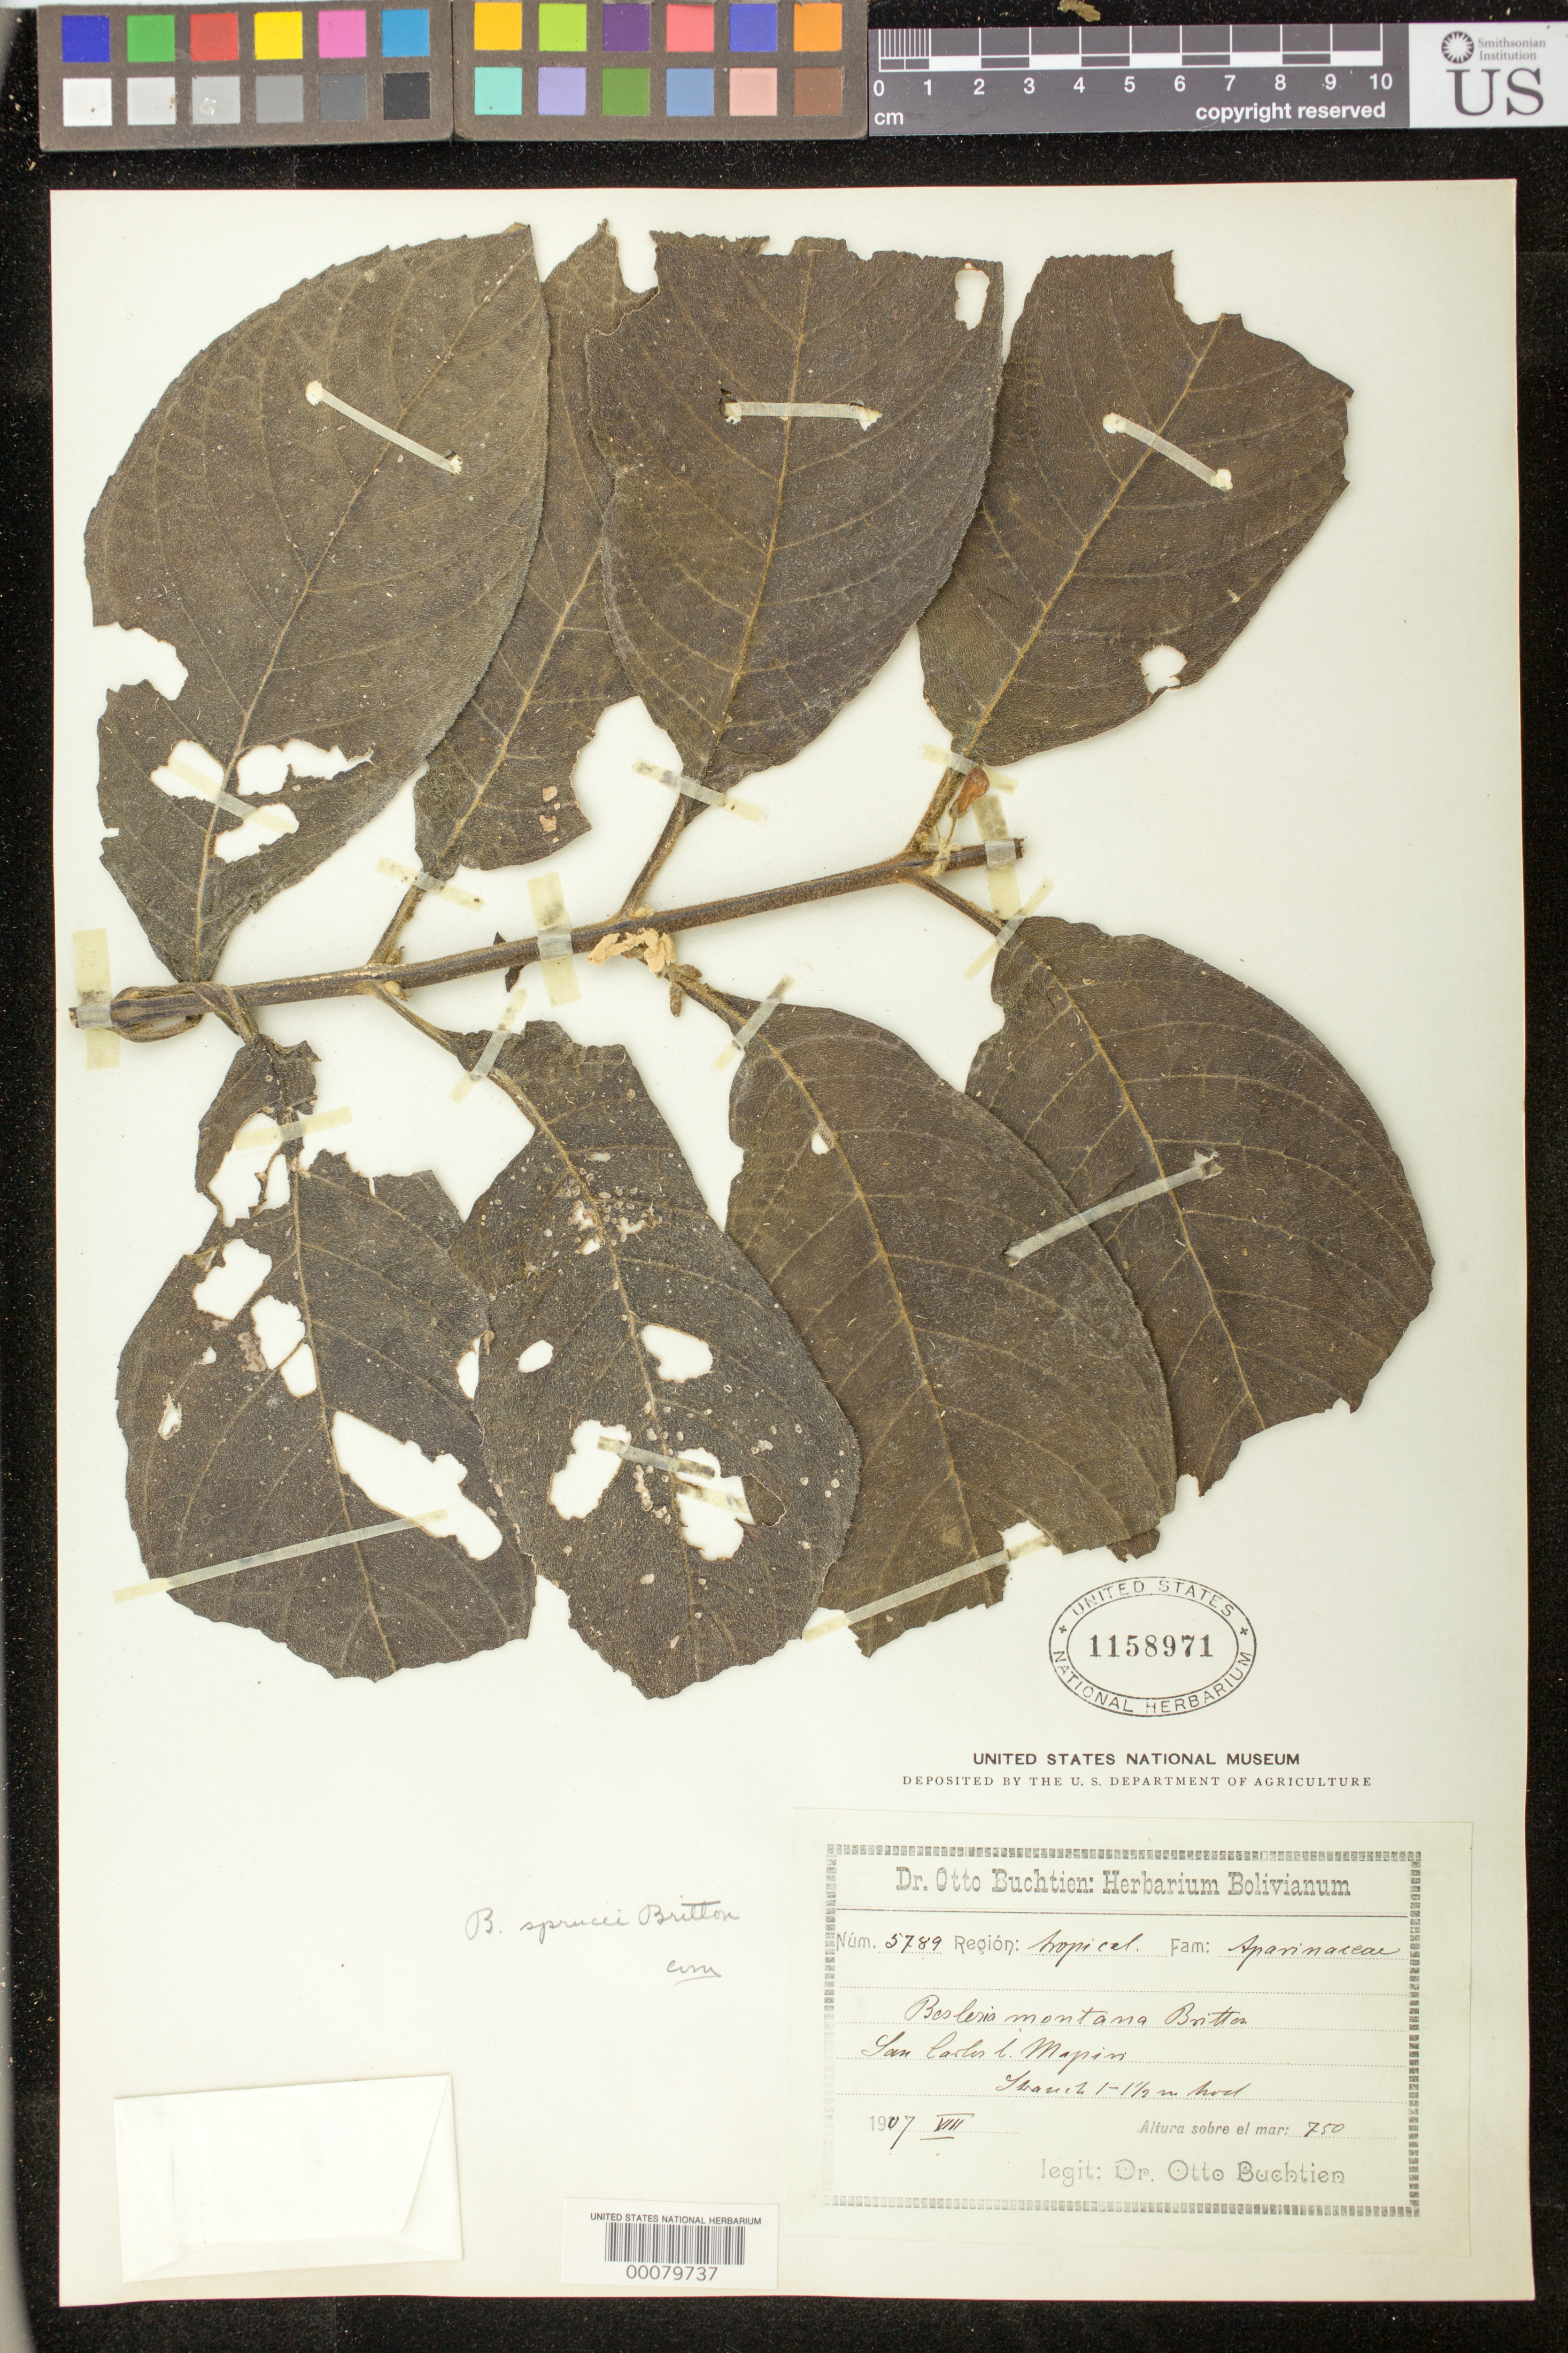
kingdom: Plantae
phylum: Tracheophyta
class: Magnoliopsida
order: Lamiales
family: Gesneriaceae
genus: Besleria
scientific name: Besleria sprucei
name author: Britton ex Rusby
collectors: O. Buchtien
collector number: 5789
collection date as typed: Dec 1907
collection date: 1907-12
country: Bolivia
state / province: La Paz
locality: San Carlos, Mapiri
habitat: Tropical region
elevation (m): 750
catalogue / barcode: US 1158971